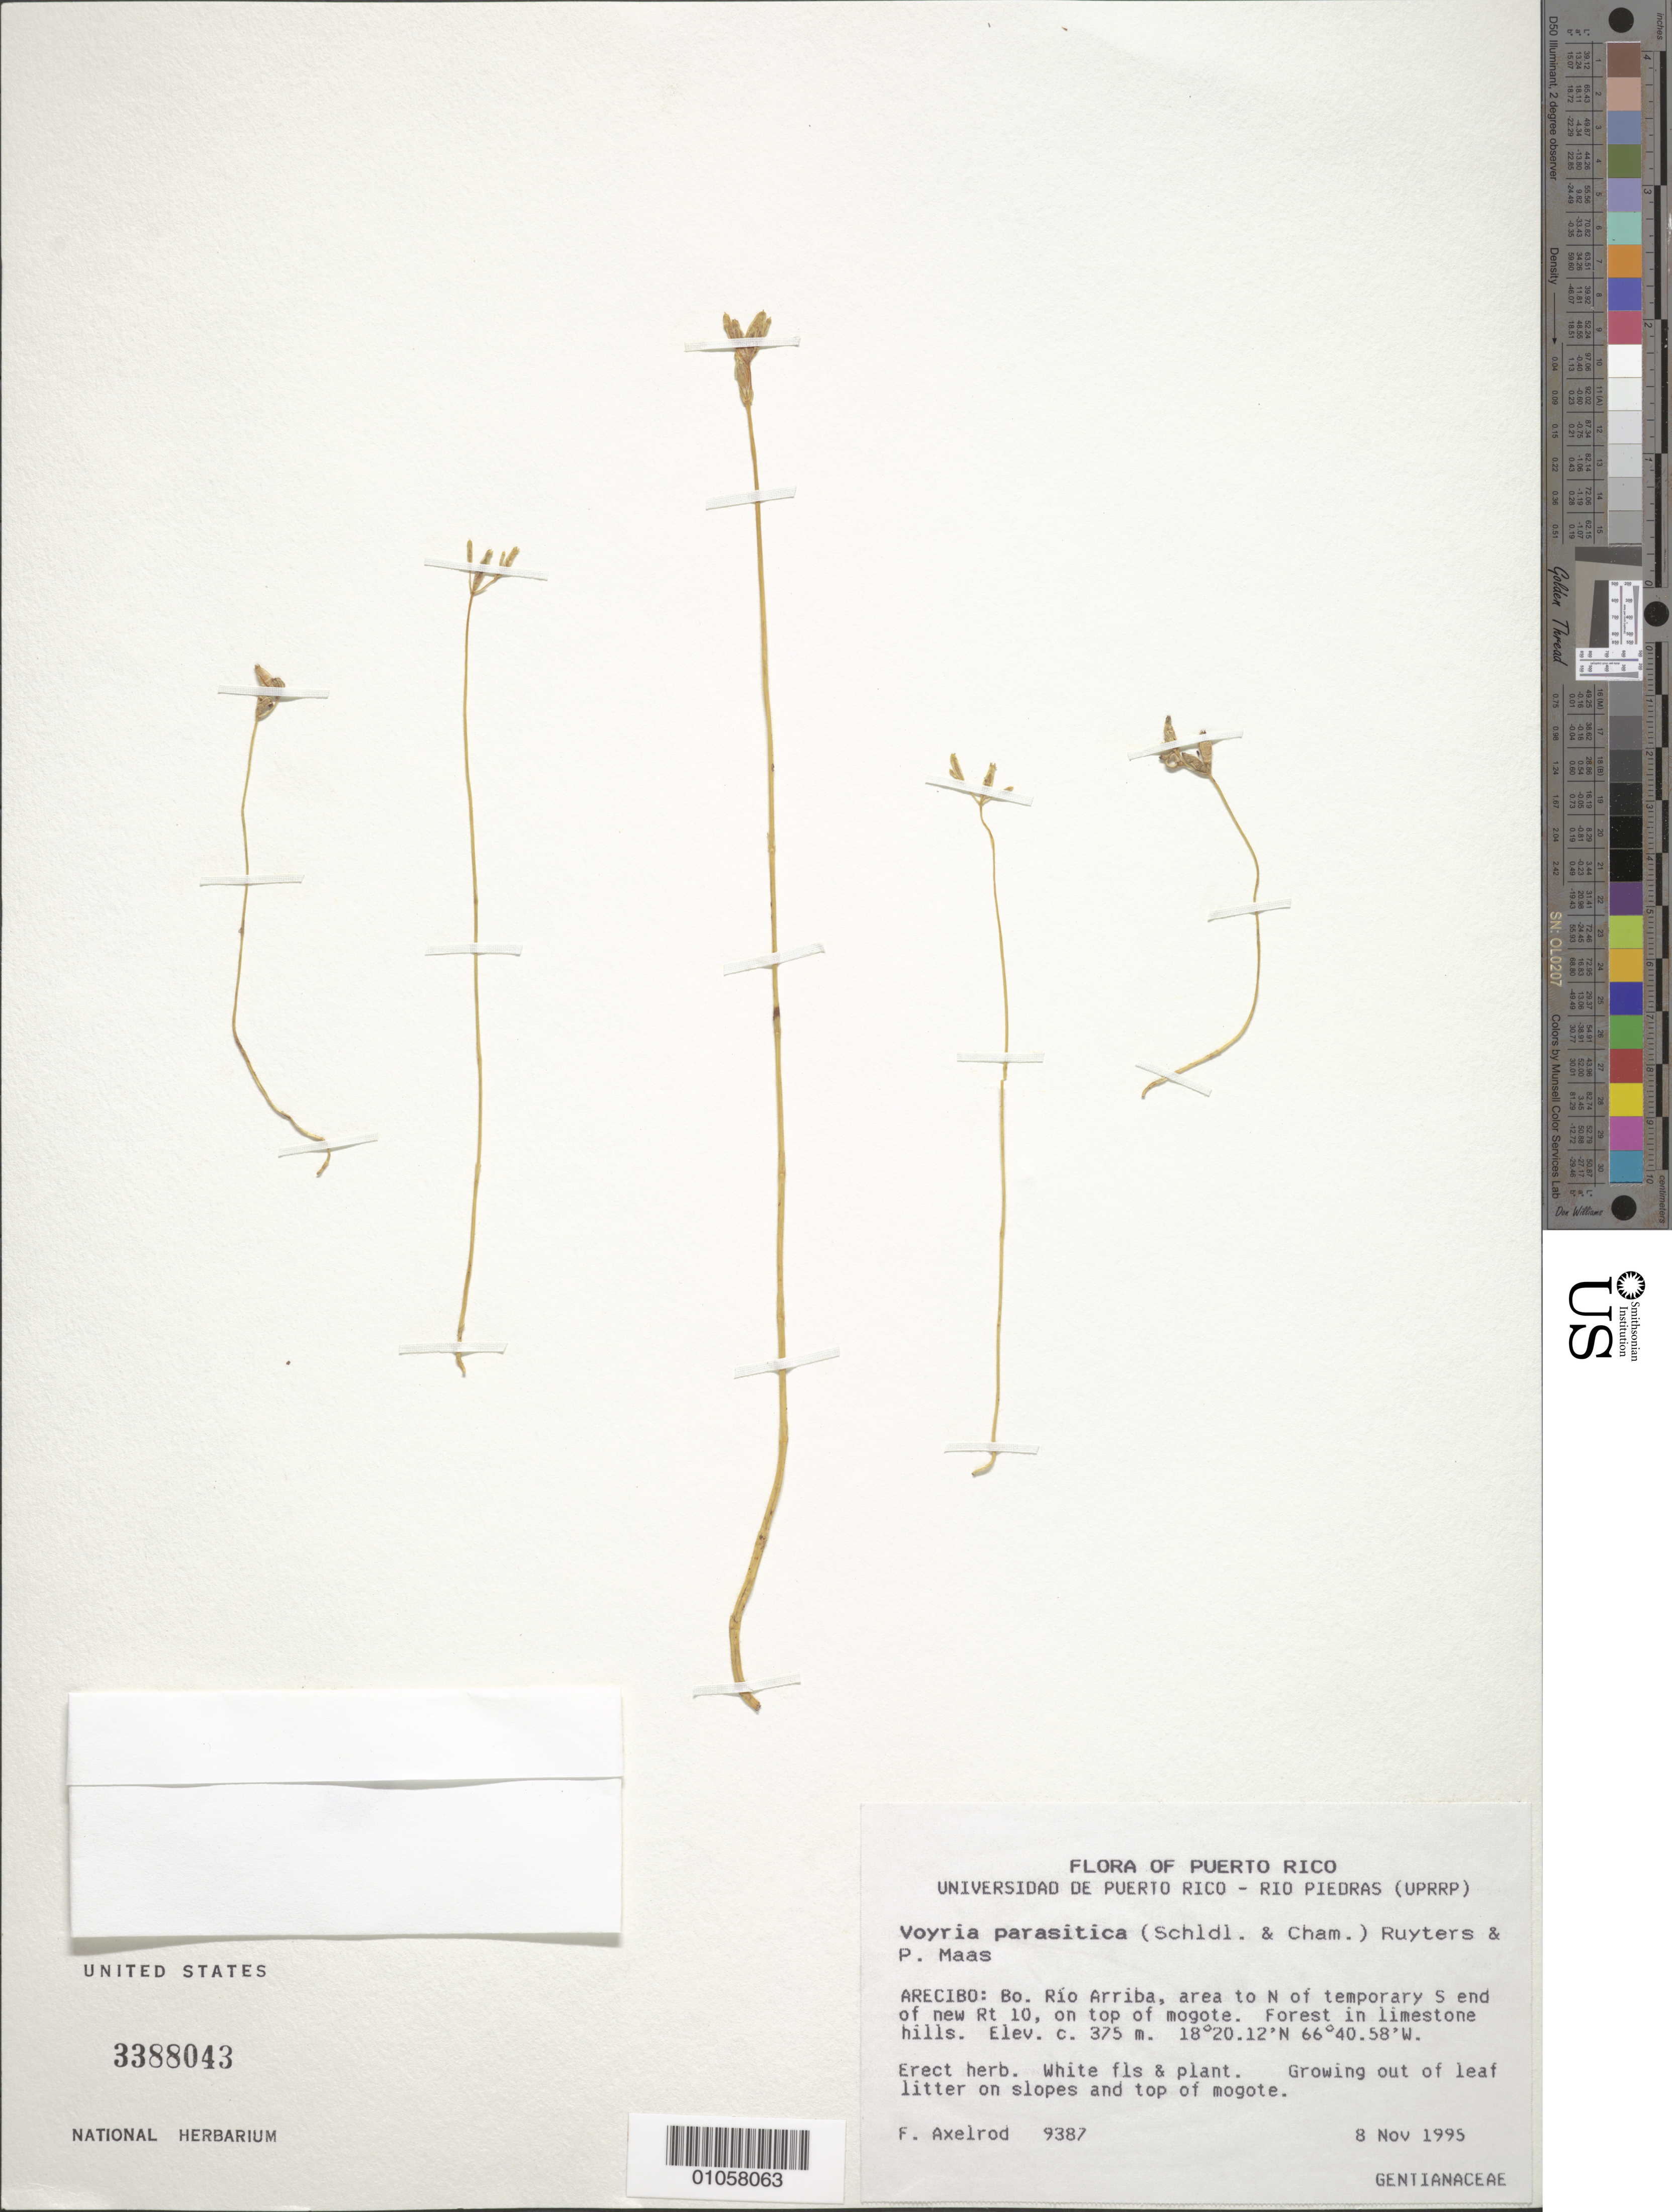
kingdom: Plantae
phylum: Tracheophyta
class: Magnoliopsida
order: Gentianales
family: Gentianaceae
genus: Voyria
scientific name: Voyria parasitica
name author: (Schltdl. & Cham.) Ruyters & Maas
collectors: F. S. Axelrod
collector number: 9387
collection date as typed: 08 Nov 1995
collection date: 1995-11-08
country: Puerto Rico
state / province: Arecibo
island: Puerto Rico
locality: Bo. Río Arriba, area to N of temporary S end of new Rt. 10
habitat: Forest in limestone hills. Growing out of leaf litter on slope and on top of mogote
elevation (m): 375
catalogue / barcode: US 3388043